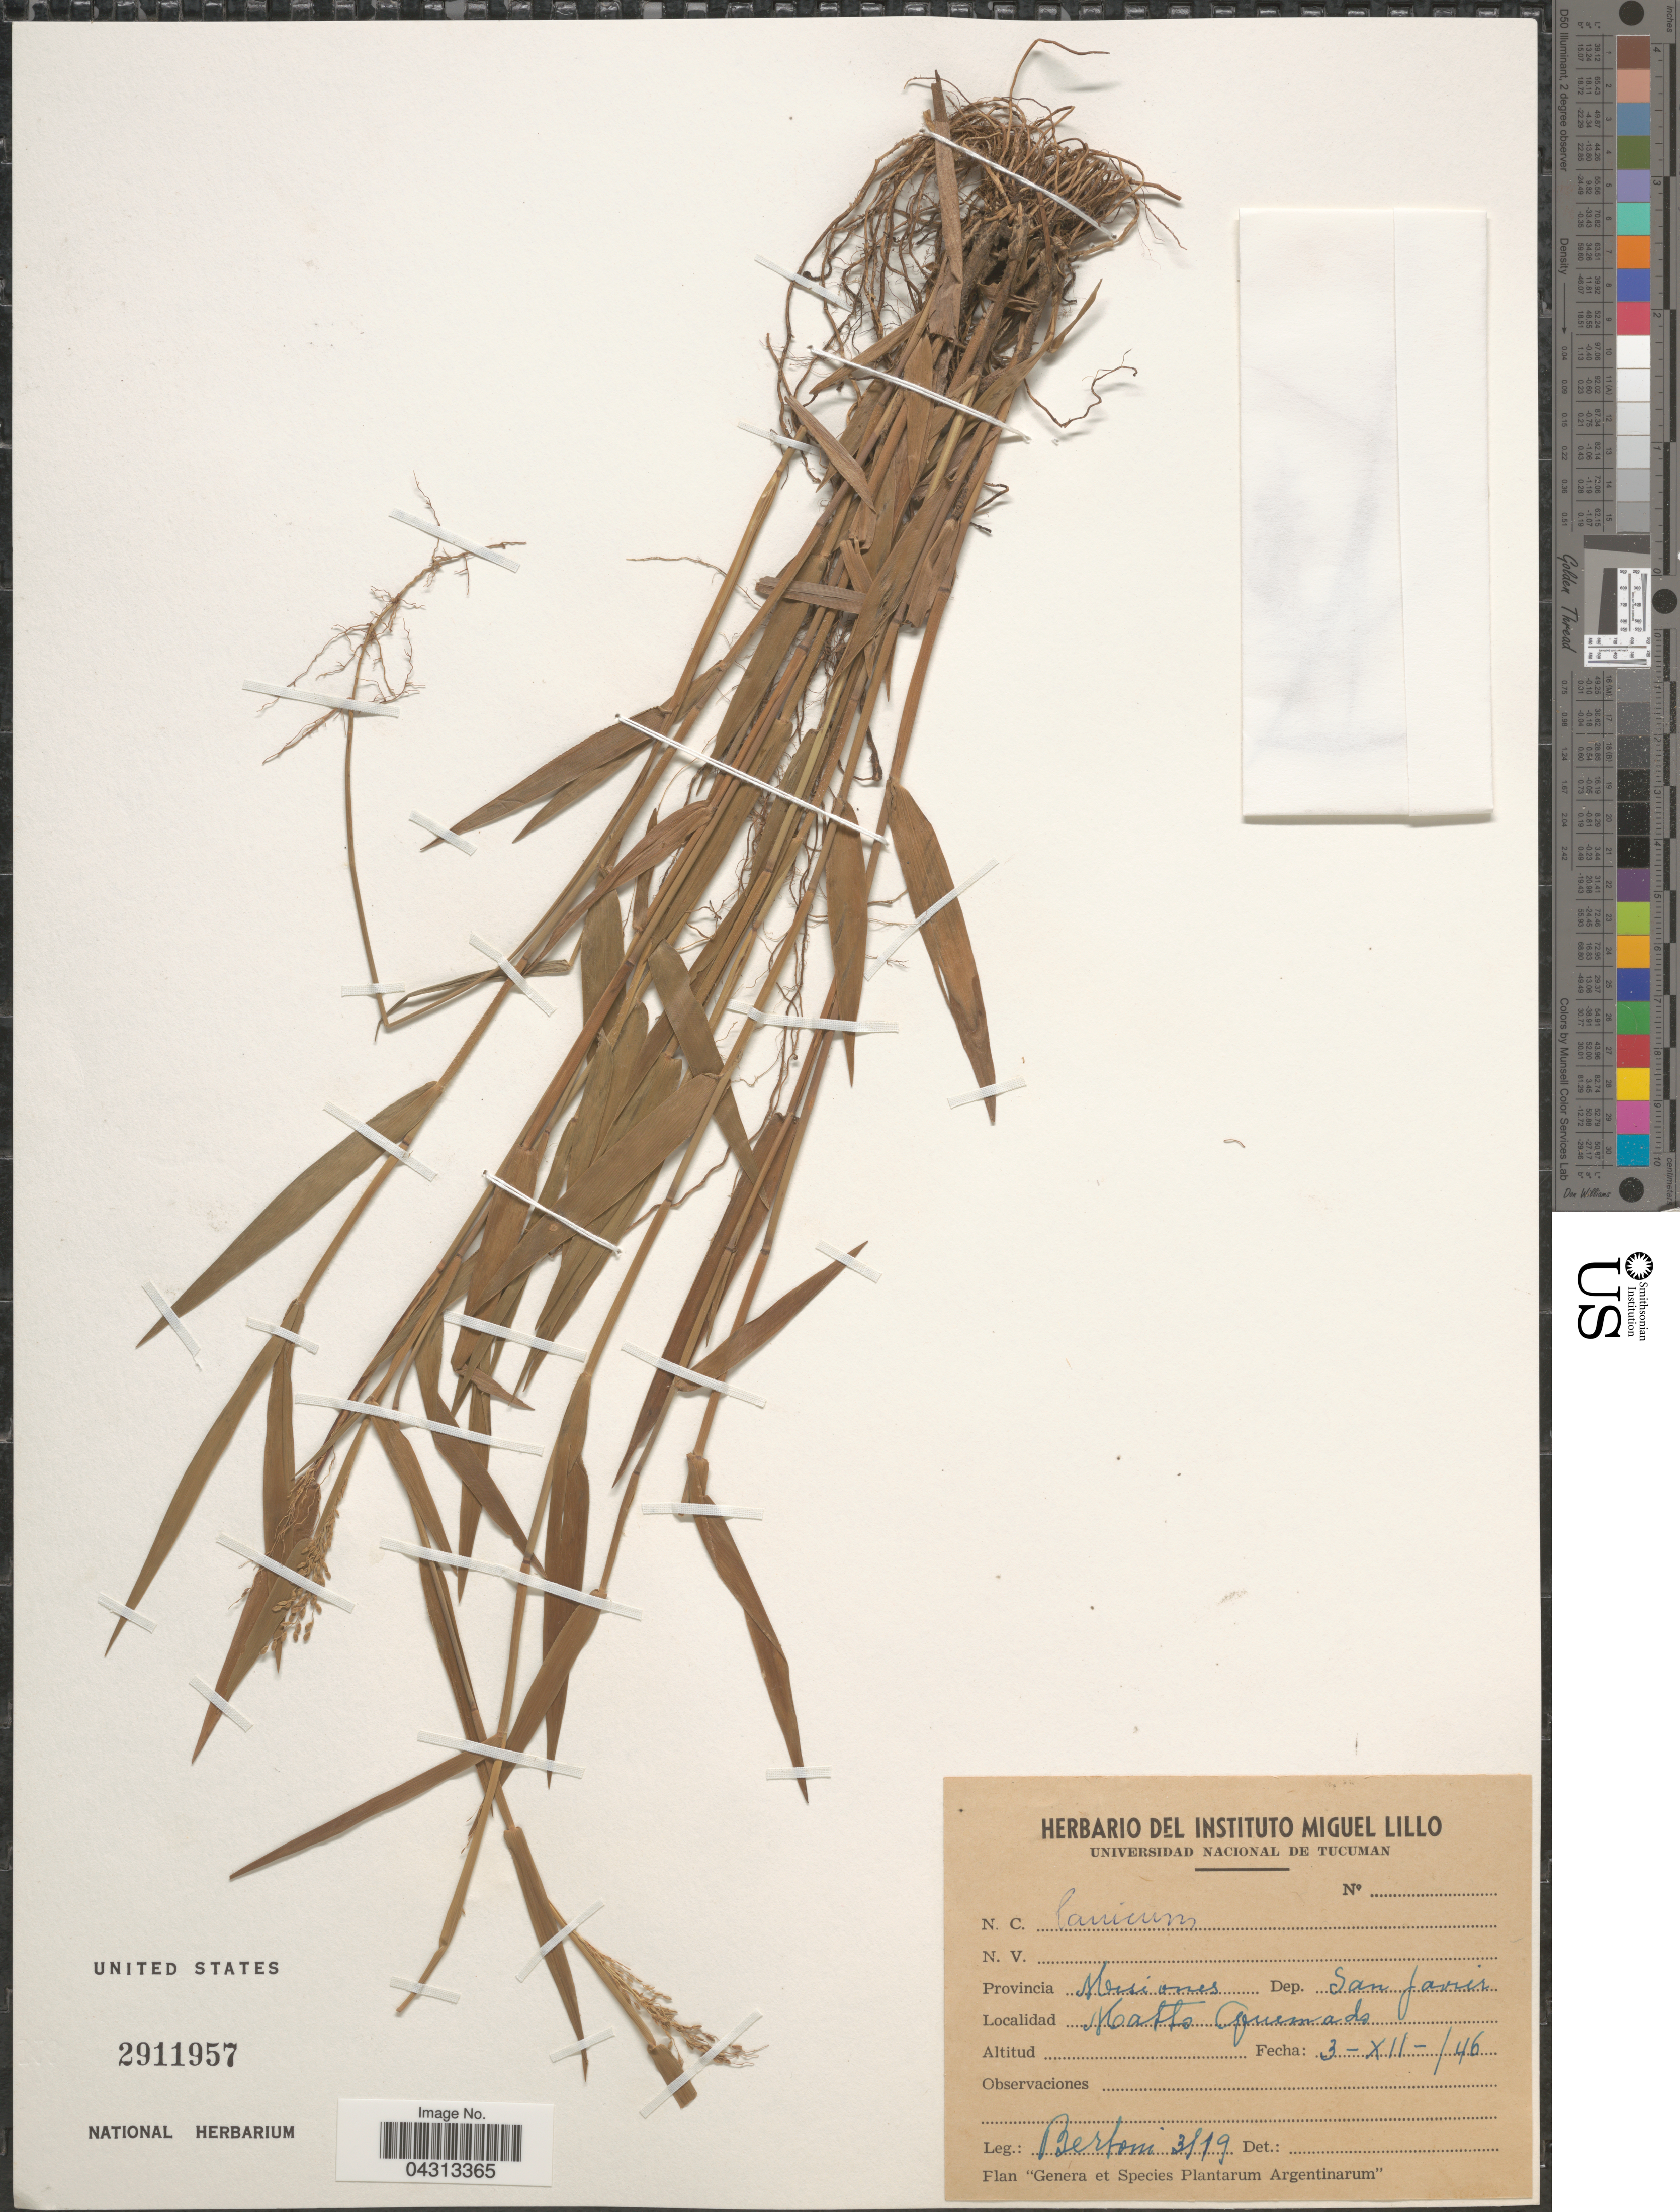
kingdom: Plantae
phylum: Tracheophyta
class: Liliopsida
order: Poales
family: Poaceae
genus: Panicum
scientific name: Panicum sp.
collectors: -- Bertoni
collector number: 3519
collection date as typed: Transcribed d/m/y: 3/12/46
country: Argentina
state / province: Misiones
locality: Dep. San Javier. Matto Quemado.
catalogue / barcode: US 2911957